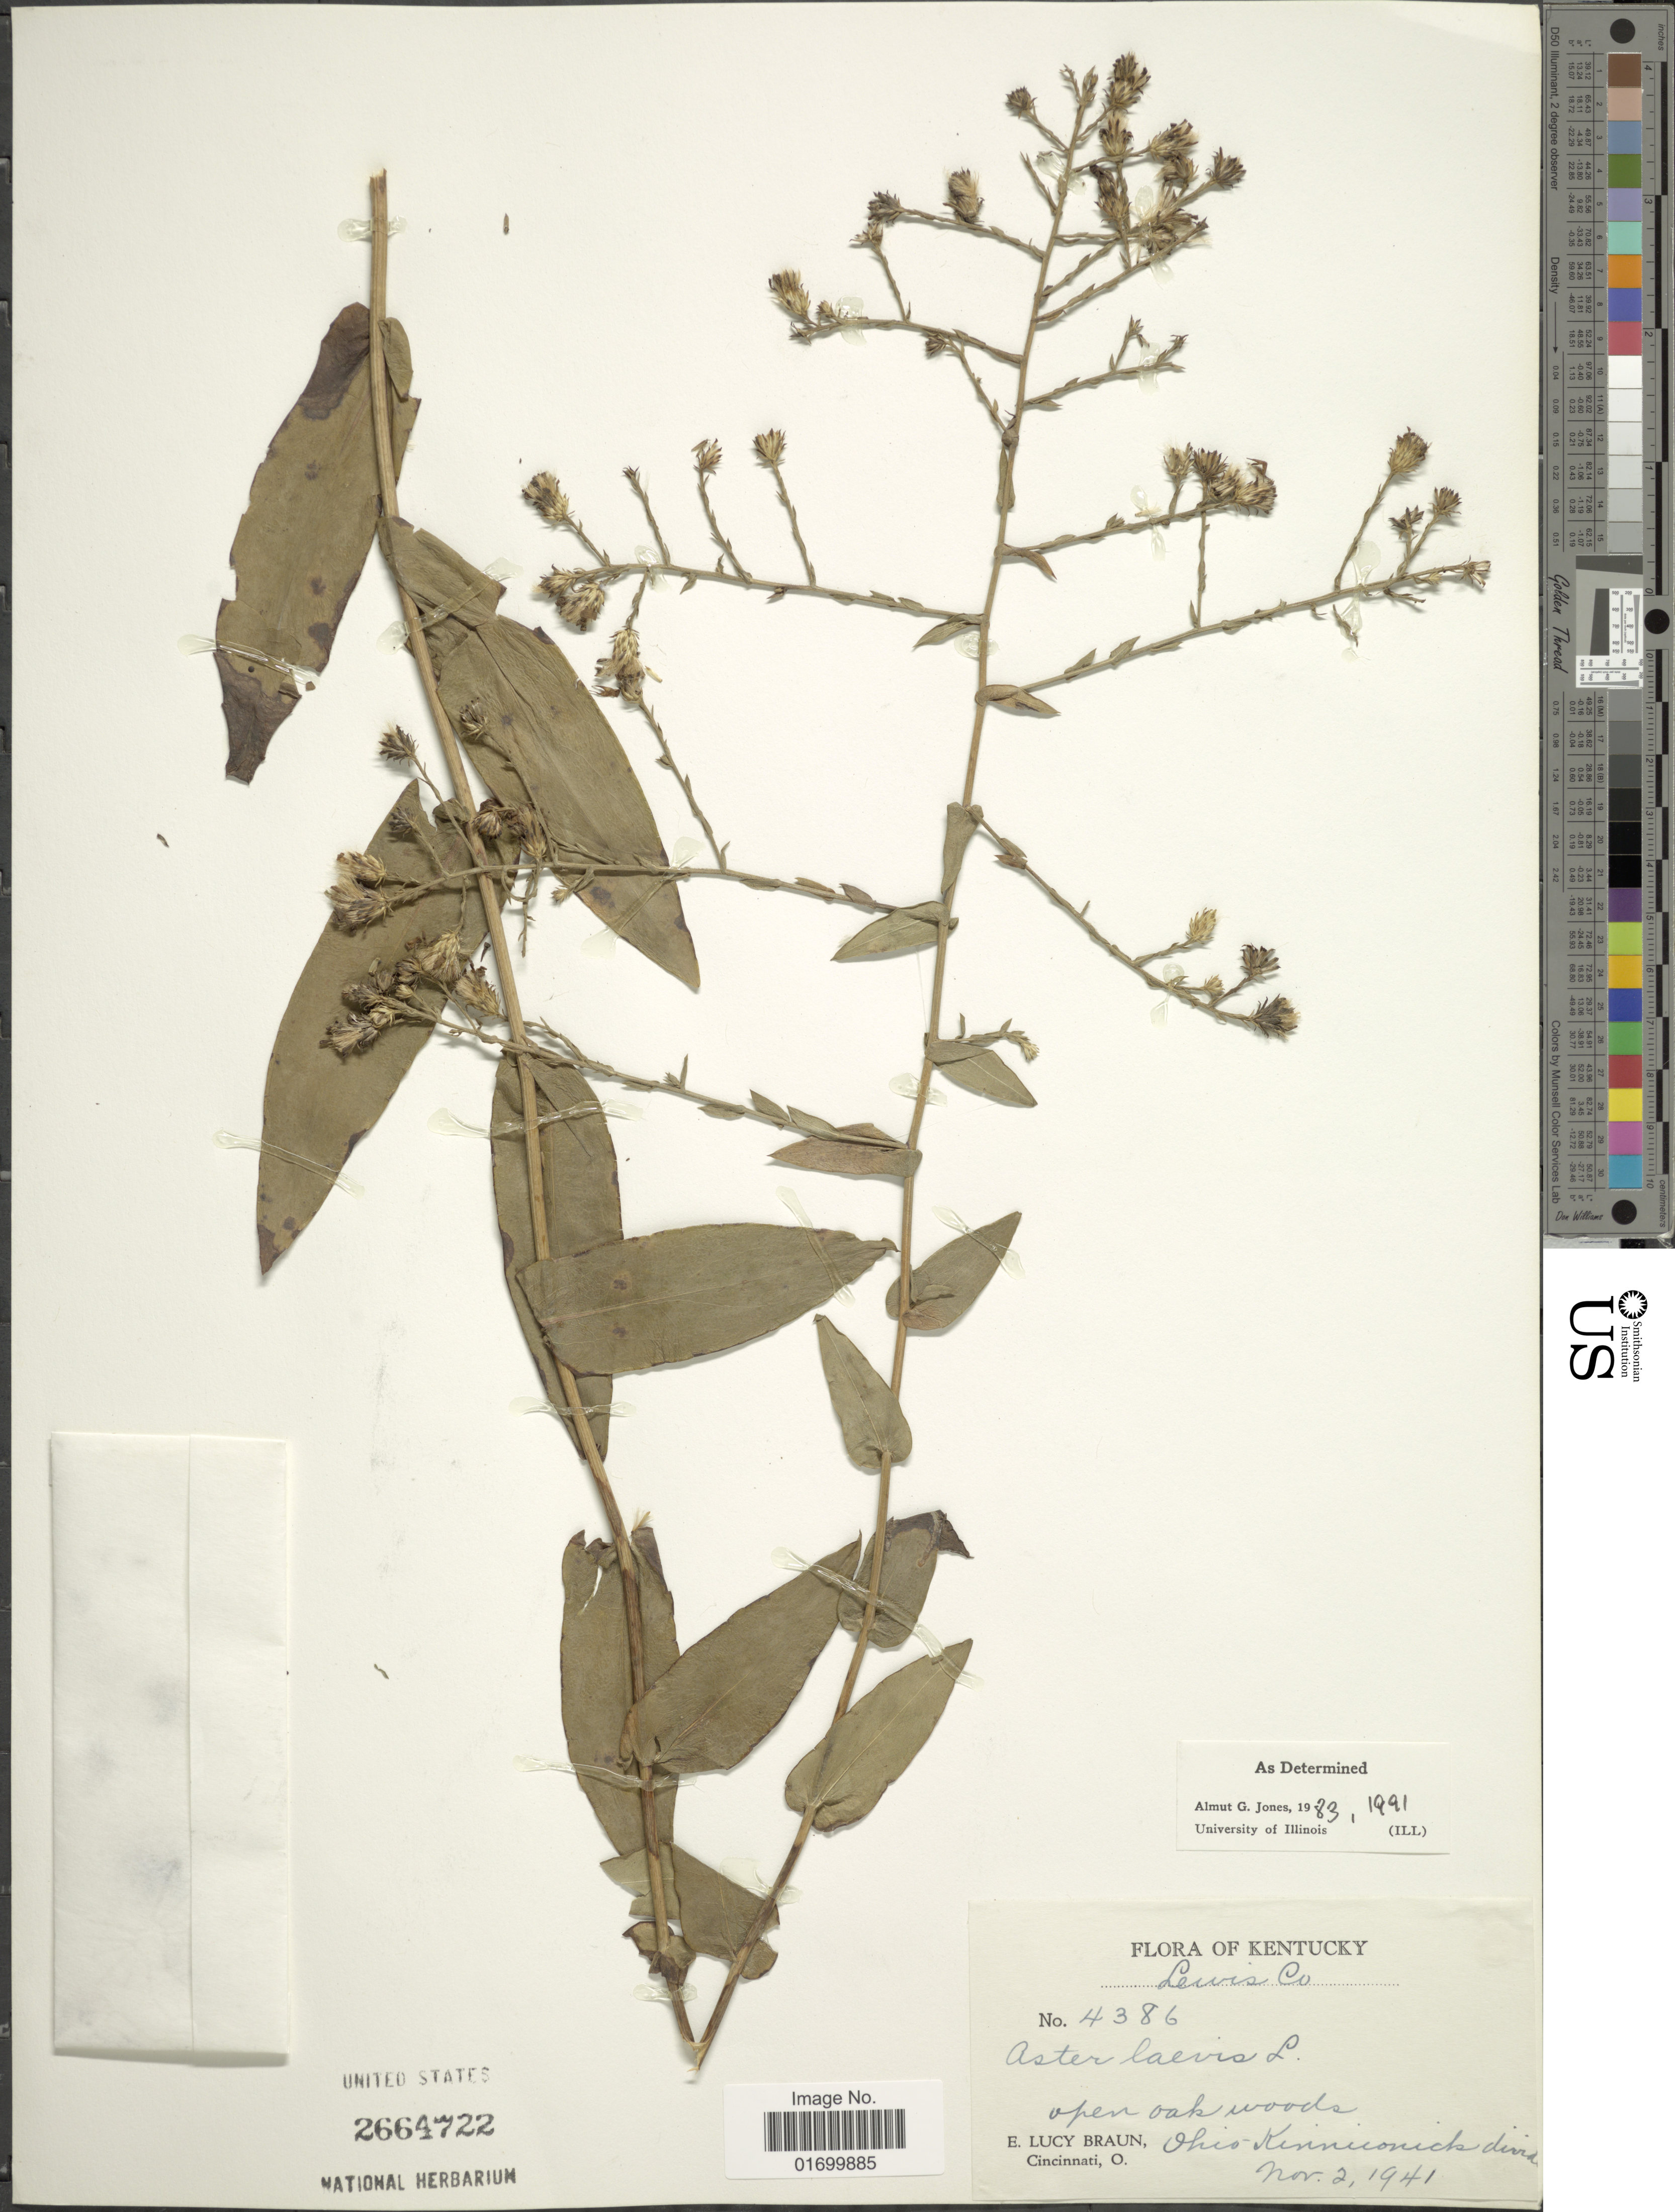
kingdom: Plantae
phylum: Tracheophyta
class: Magnoliopsida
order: Asterales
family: Asteraceae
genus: Symphyotrichum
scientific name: Symphyotrichum laeve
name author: (L.) Á. Löve & D. Löve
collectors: E. L. Braun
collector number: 4386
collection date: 1941-11-02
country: United States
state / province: Kentucky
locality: Lewis Co. Ohio Kinnikinnick divide. Open oak woods.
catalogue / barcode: US 2664722